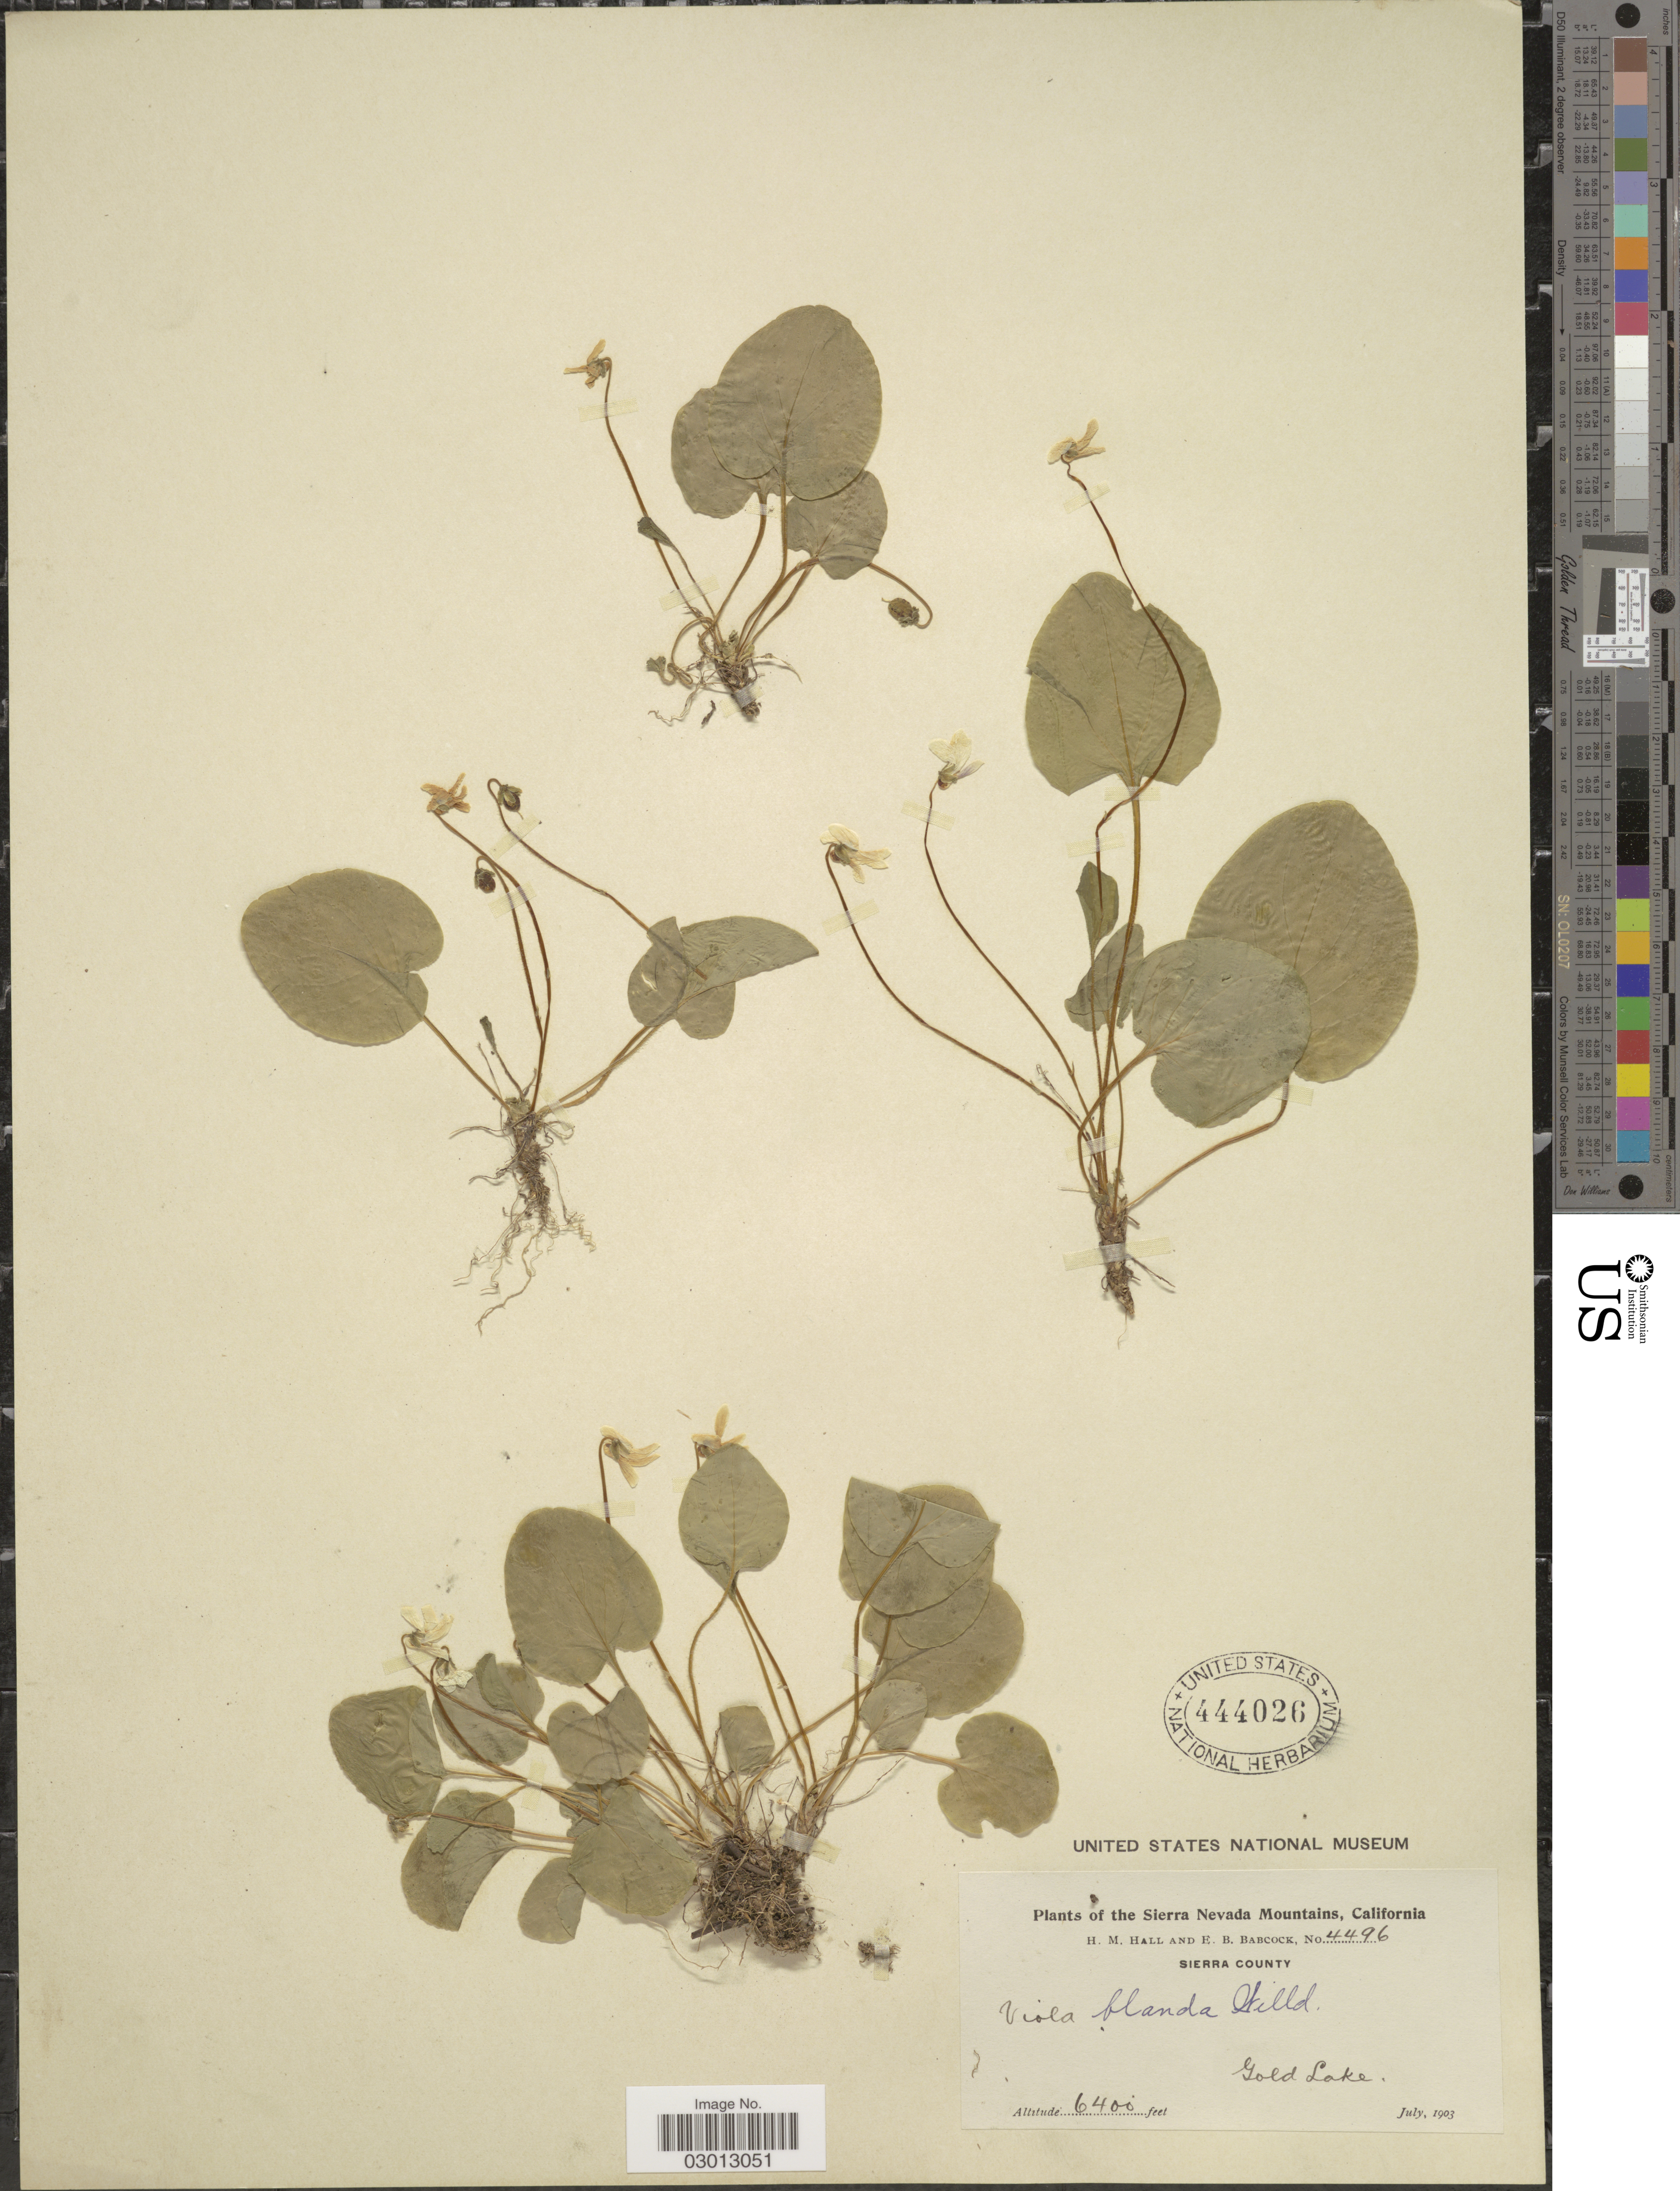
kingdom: Plantae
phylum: Tracheophyta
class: Magnoliopsida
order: Malpighiales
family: Violaceae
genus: Viola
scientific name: Viola parnassifolia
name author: Greene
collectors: H. M. Hall & E. B. Babcock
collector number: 4496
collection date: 1903-07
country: United States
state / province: California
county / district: Sierra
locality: The Sierra Nevada Mountains. Sierra County. Gold Lake.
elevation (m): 1951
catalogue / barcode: US 444026